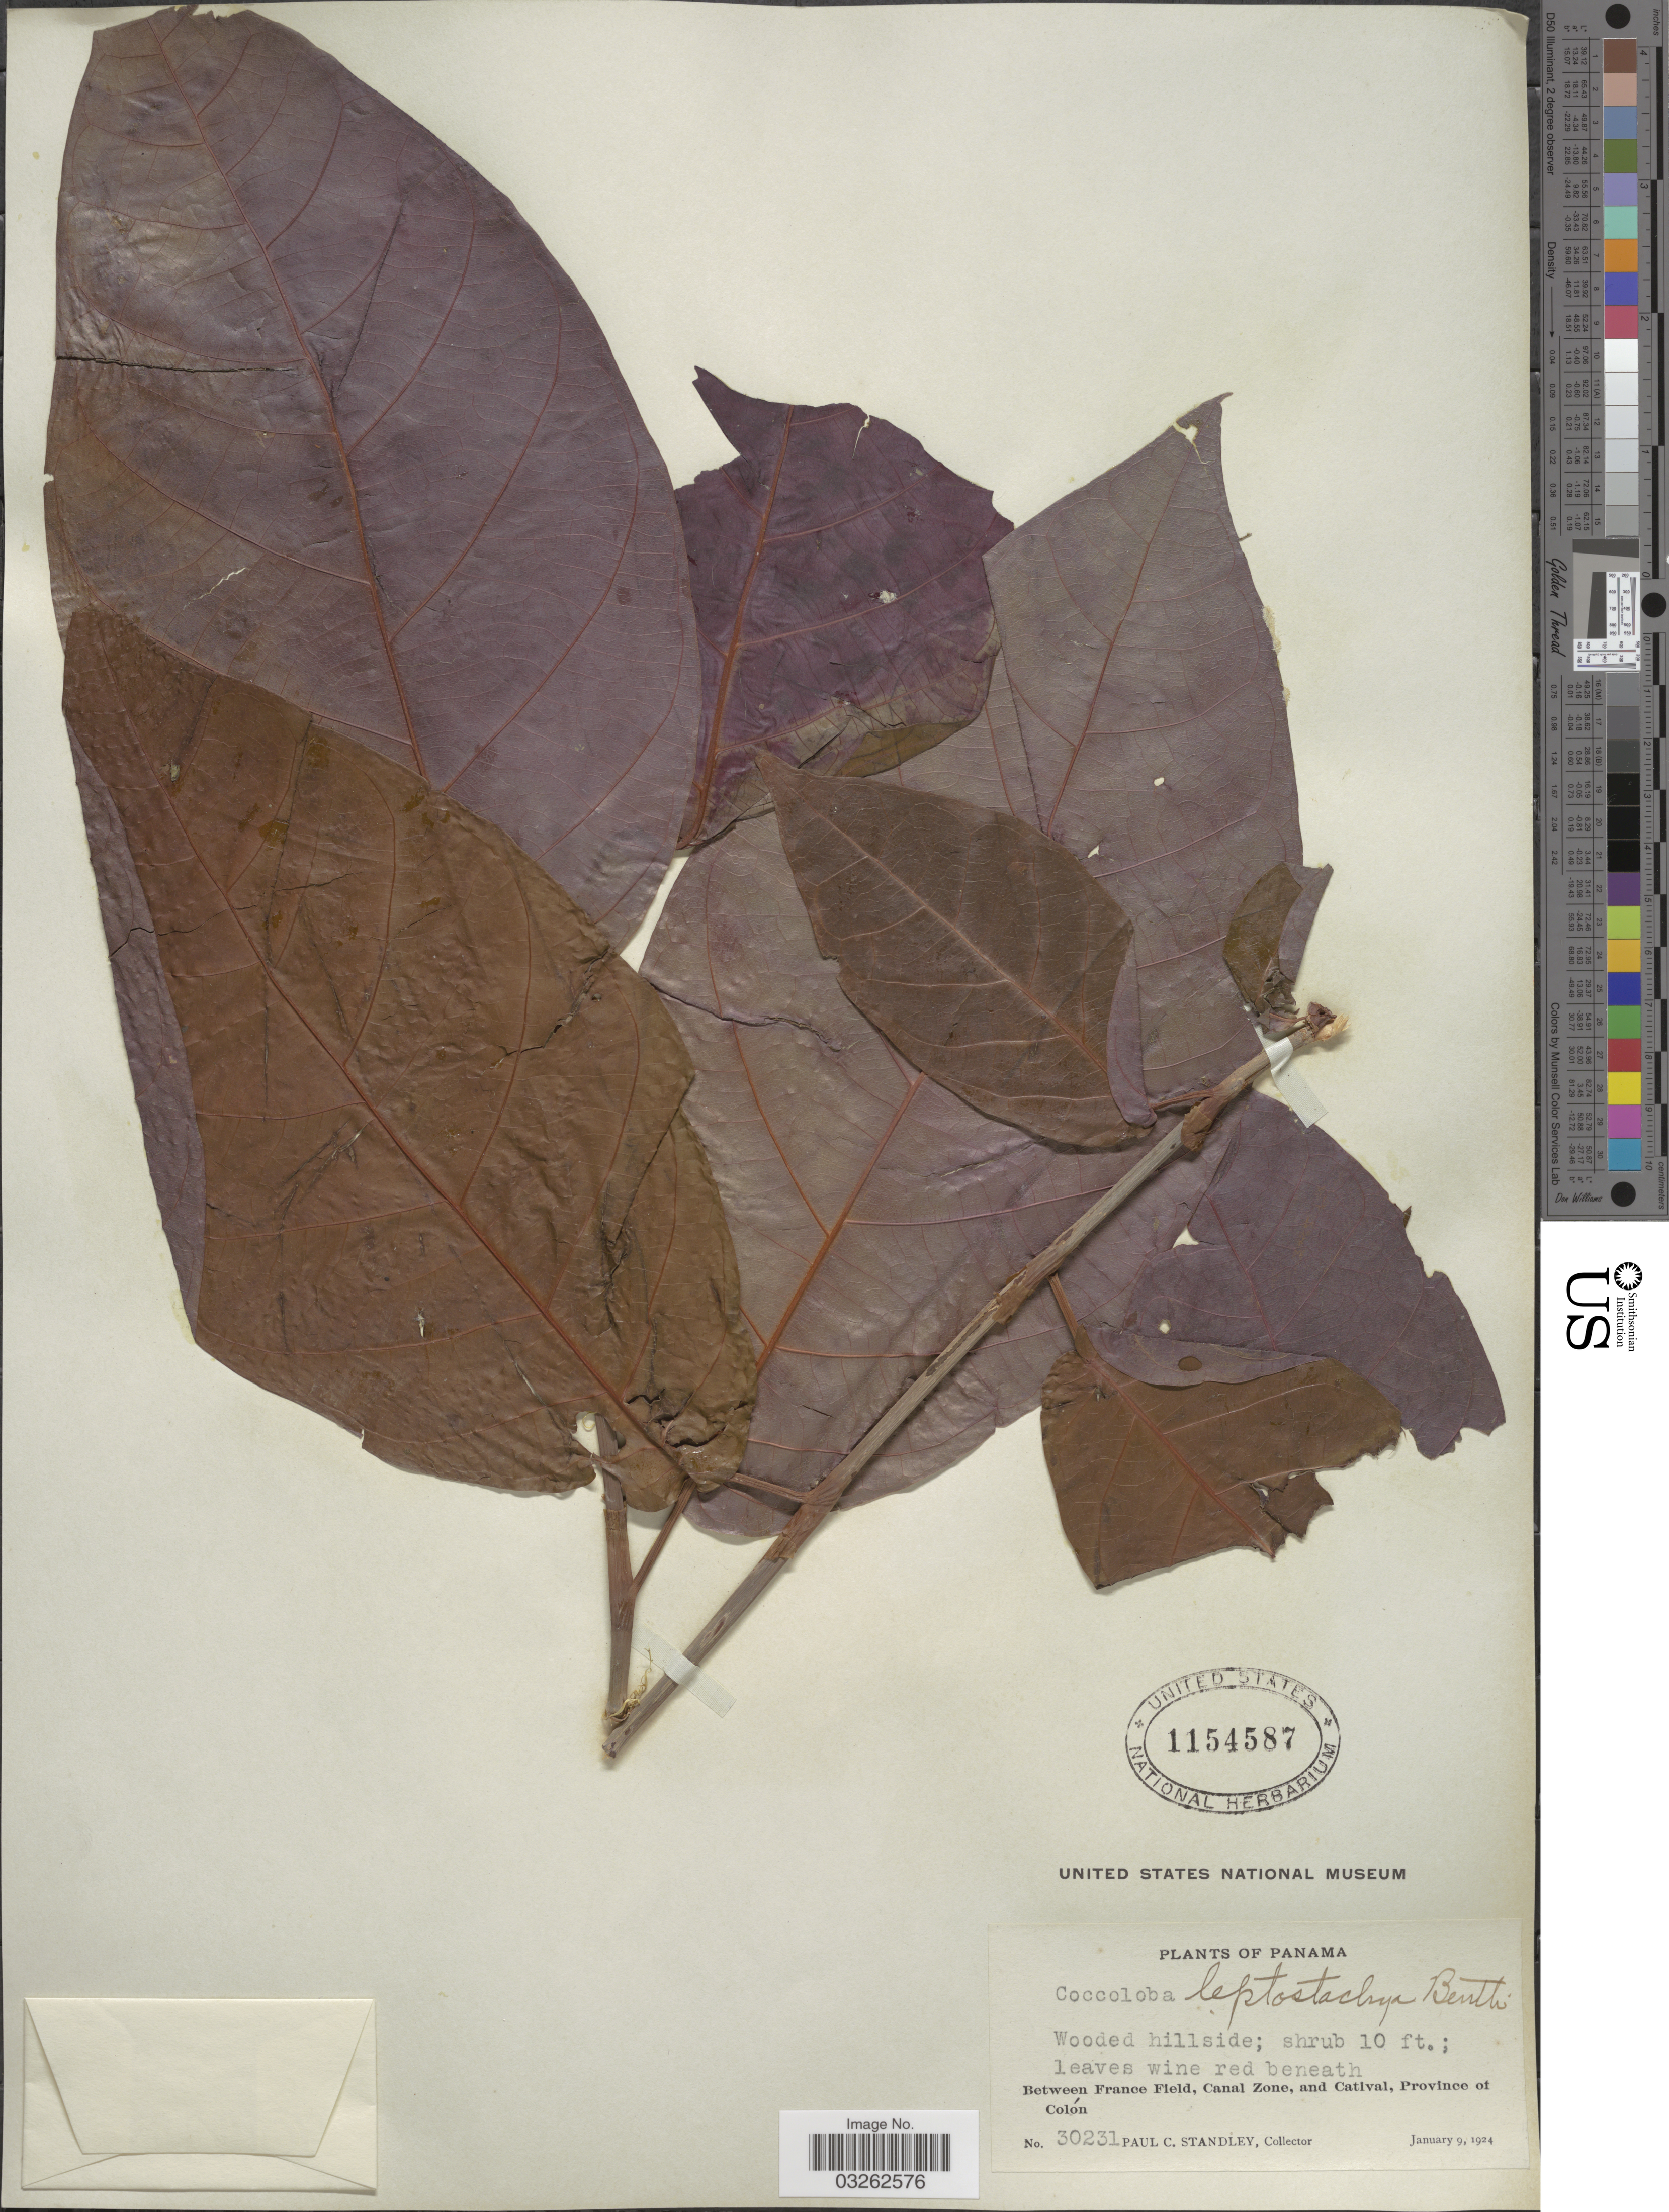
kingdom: Plantae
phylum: Tracheophyta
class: Magnoliopsida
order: Caryophyllales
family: Polygonaceae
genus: Coccoloba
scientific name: Coccoloba barbadensis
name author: Jacq.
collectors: P. C. Standley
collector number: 30231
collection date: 1924-01-09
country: Panama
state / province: Colón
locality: Between France Field, Canal Zone, and Catival, Province of Colón.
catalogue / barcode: US 1154587